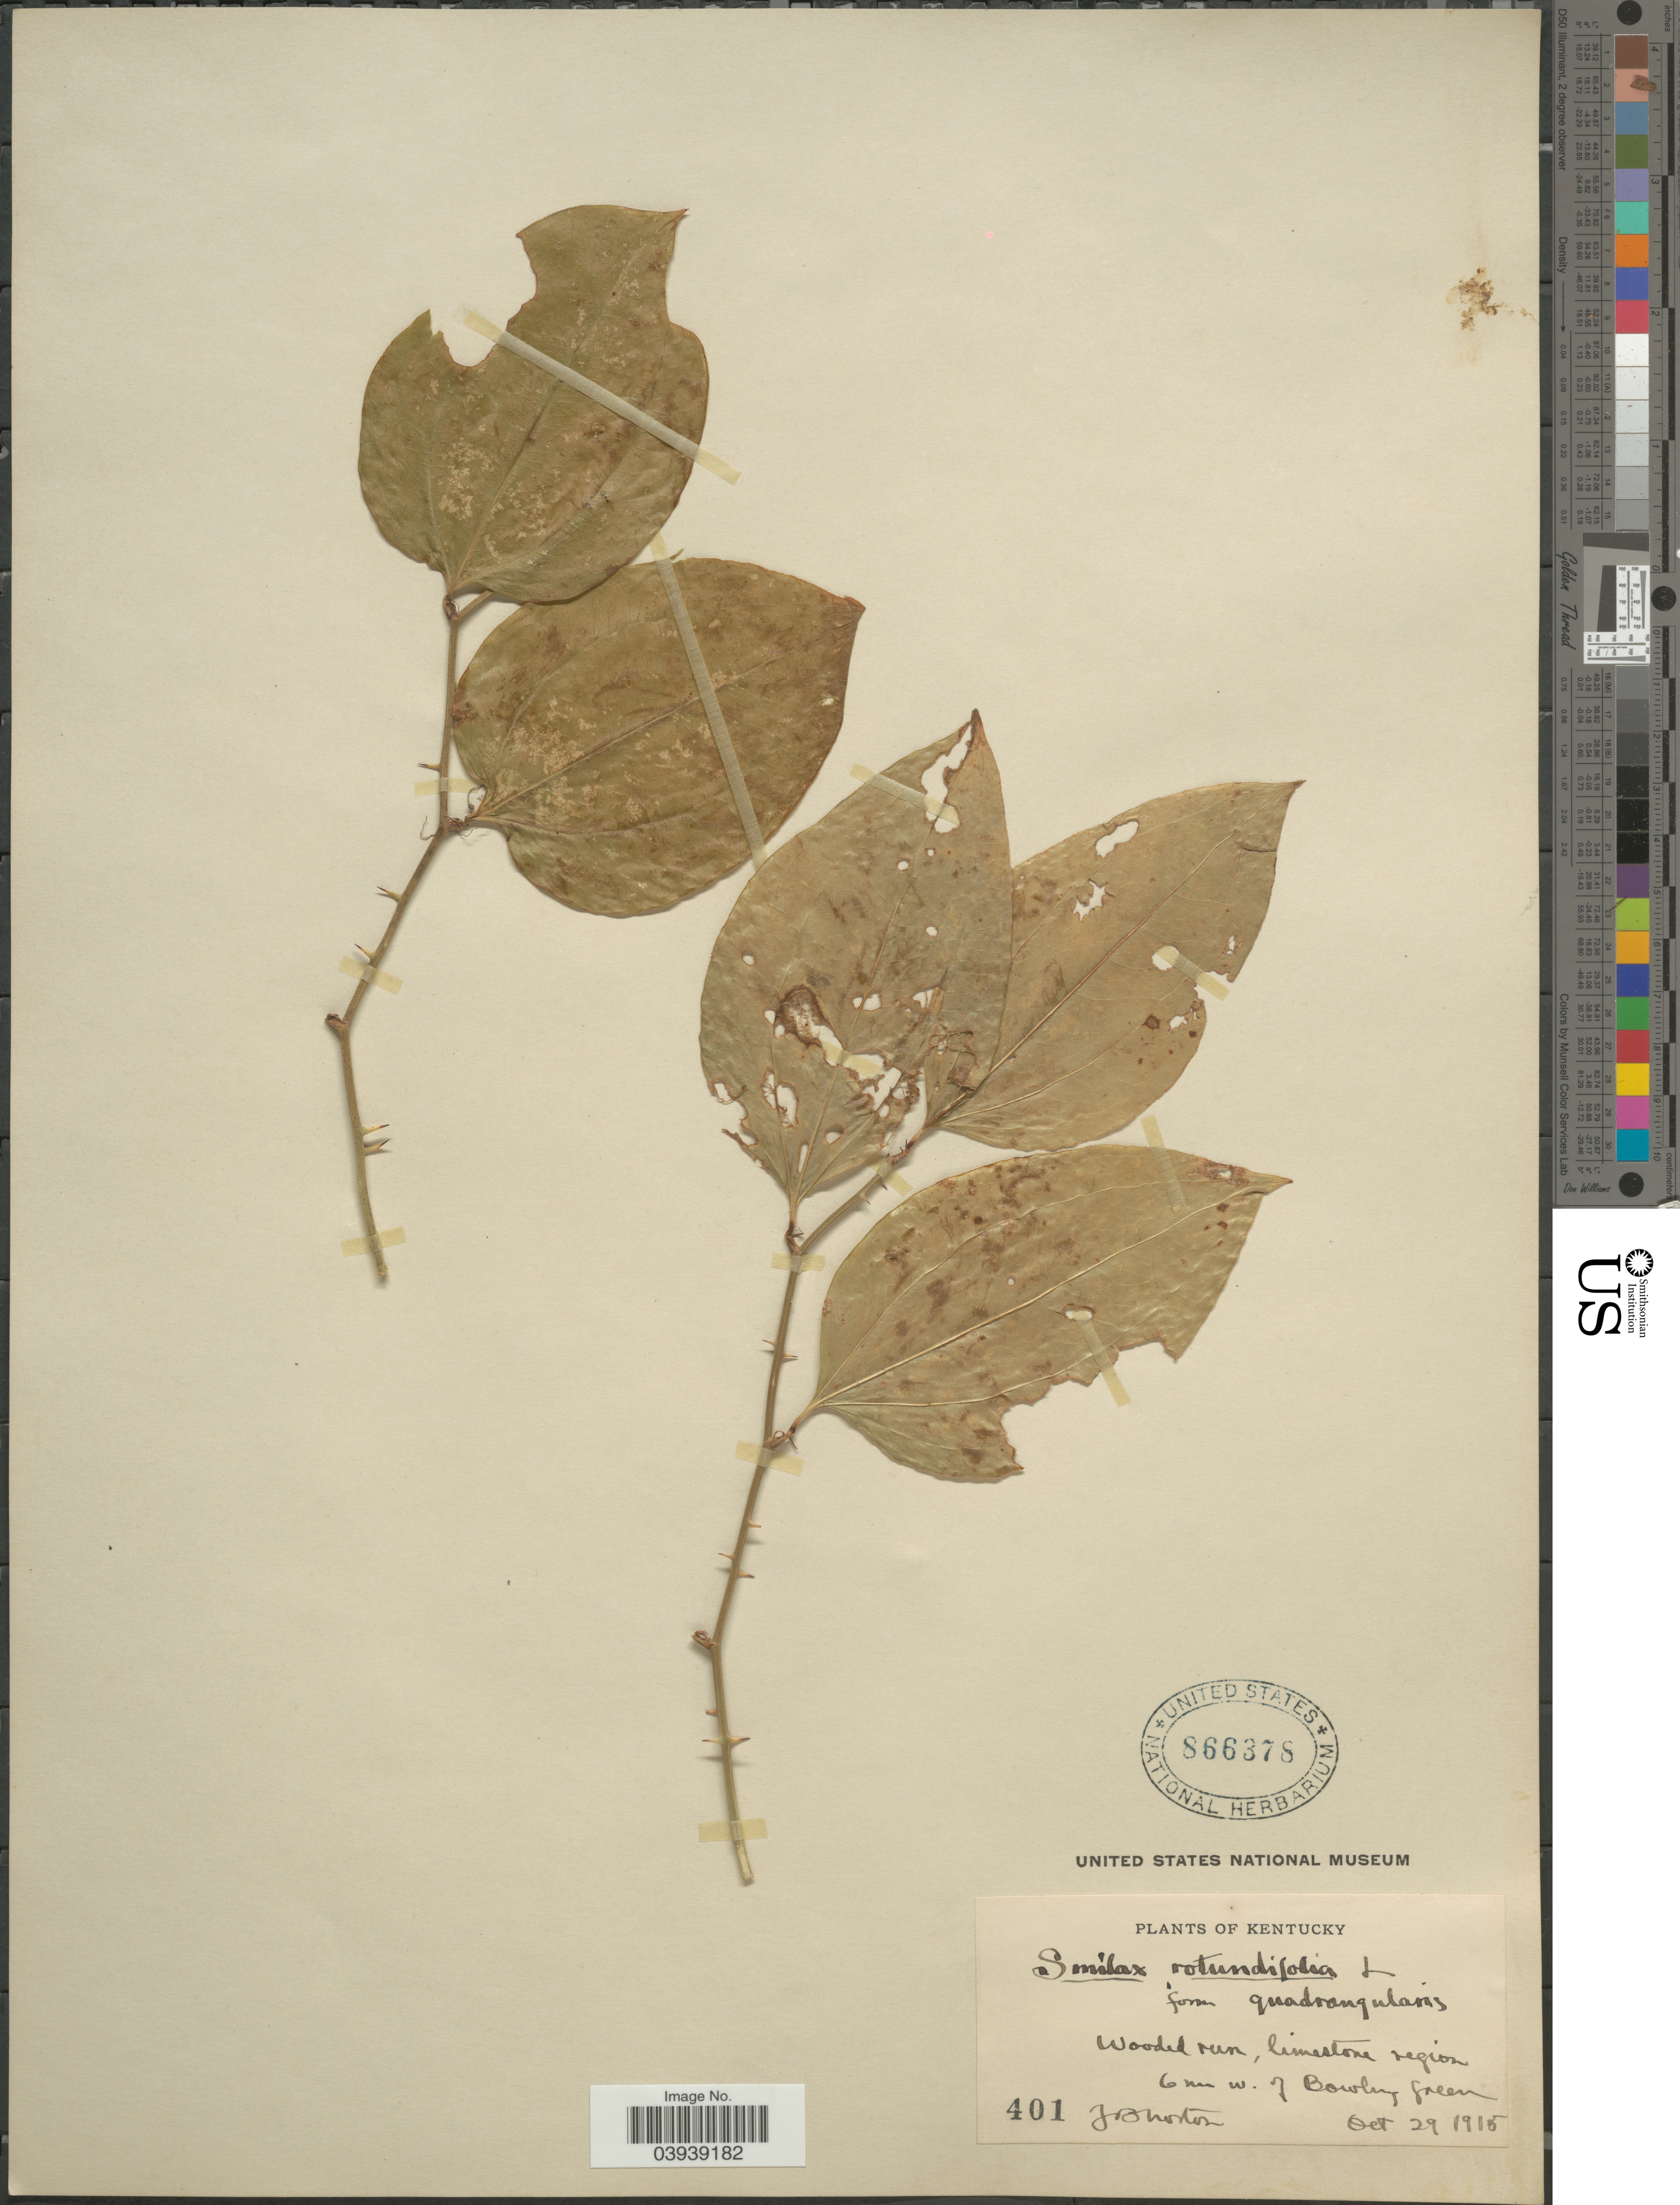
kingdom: Plantae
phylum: Tracheophyta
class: Liliopsida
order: Liliales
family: Smilacaceae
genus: Smilax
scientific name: Smilax rotundifolia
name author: L.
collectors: J. B. Norton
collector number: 401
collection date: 1915-10-29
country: United States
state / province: Kentucky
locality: Wooded run, limestone region 6 mi w. of Bowling Green.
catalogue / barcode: US 866378